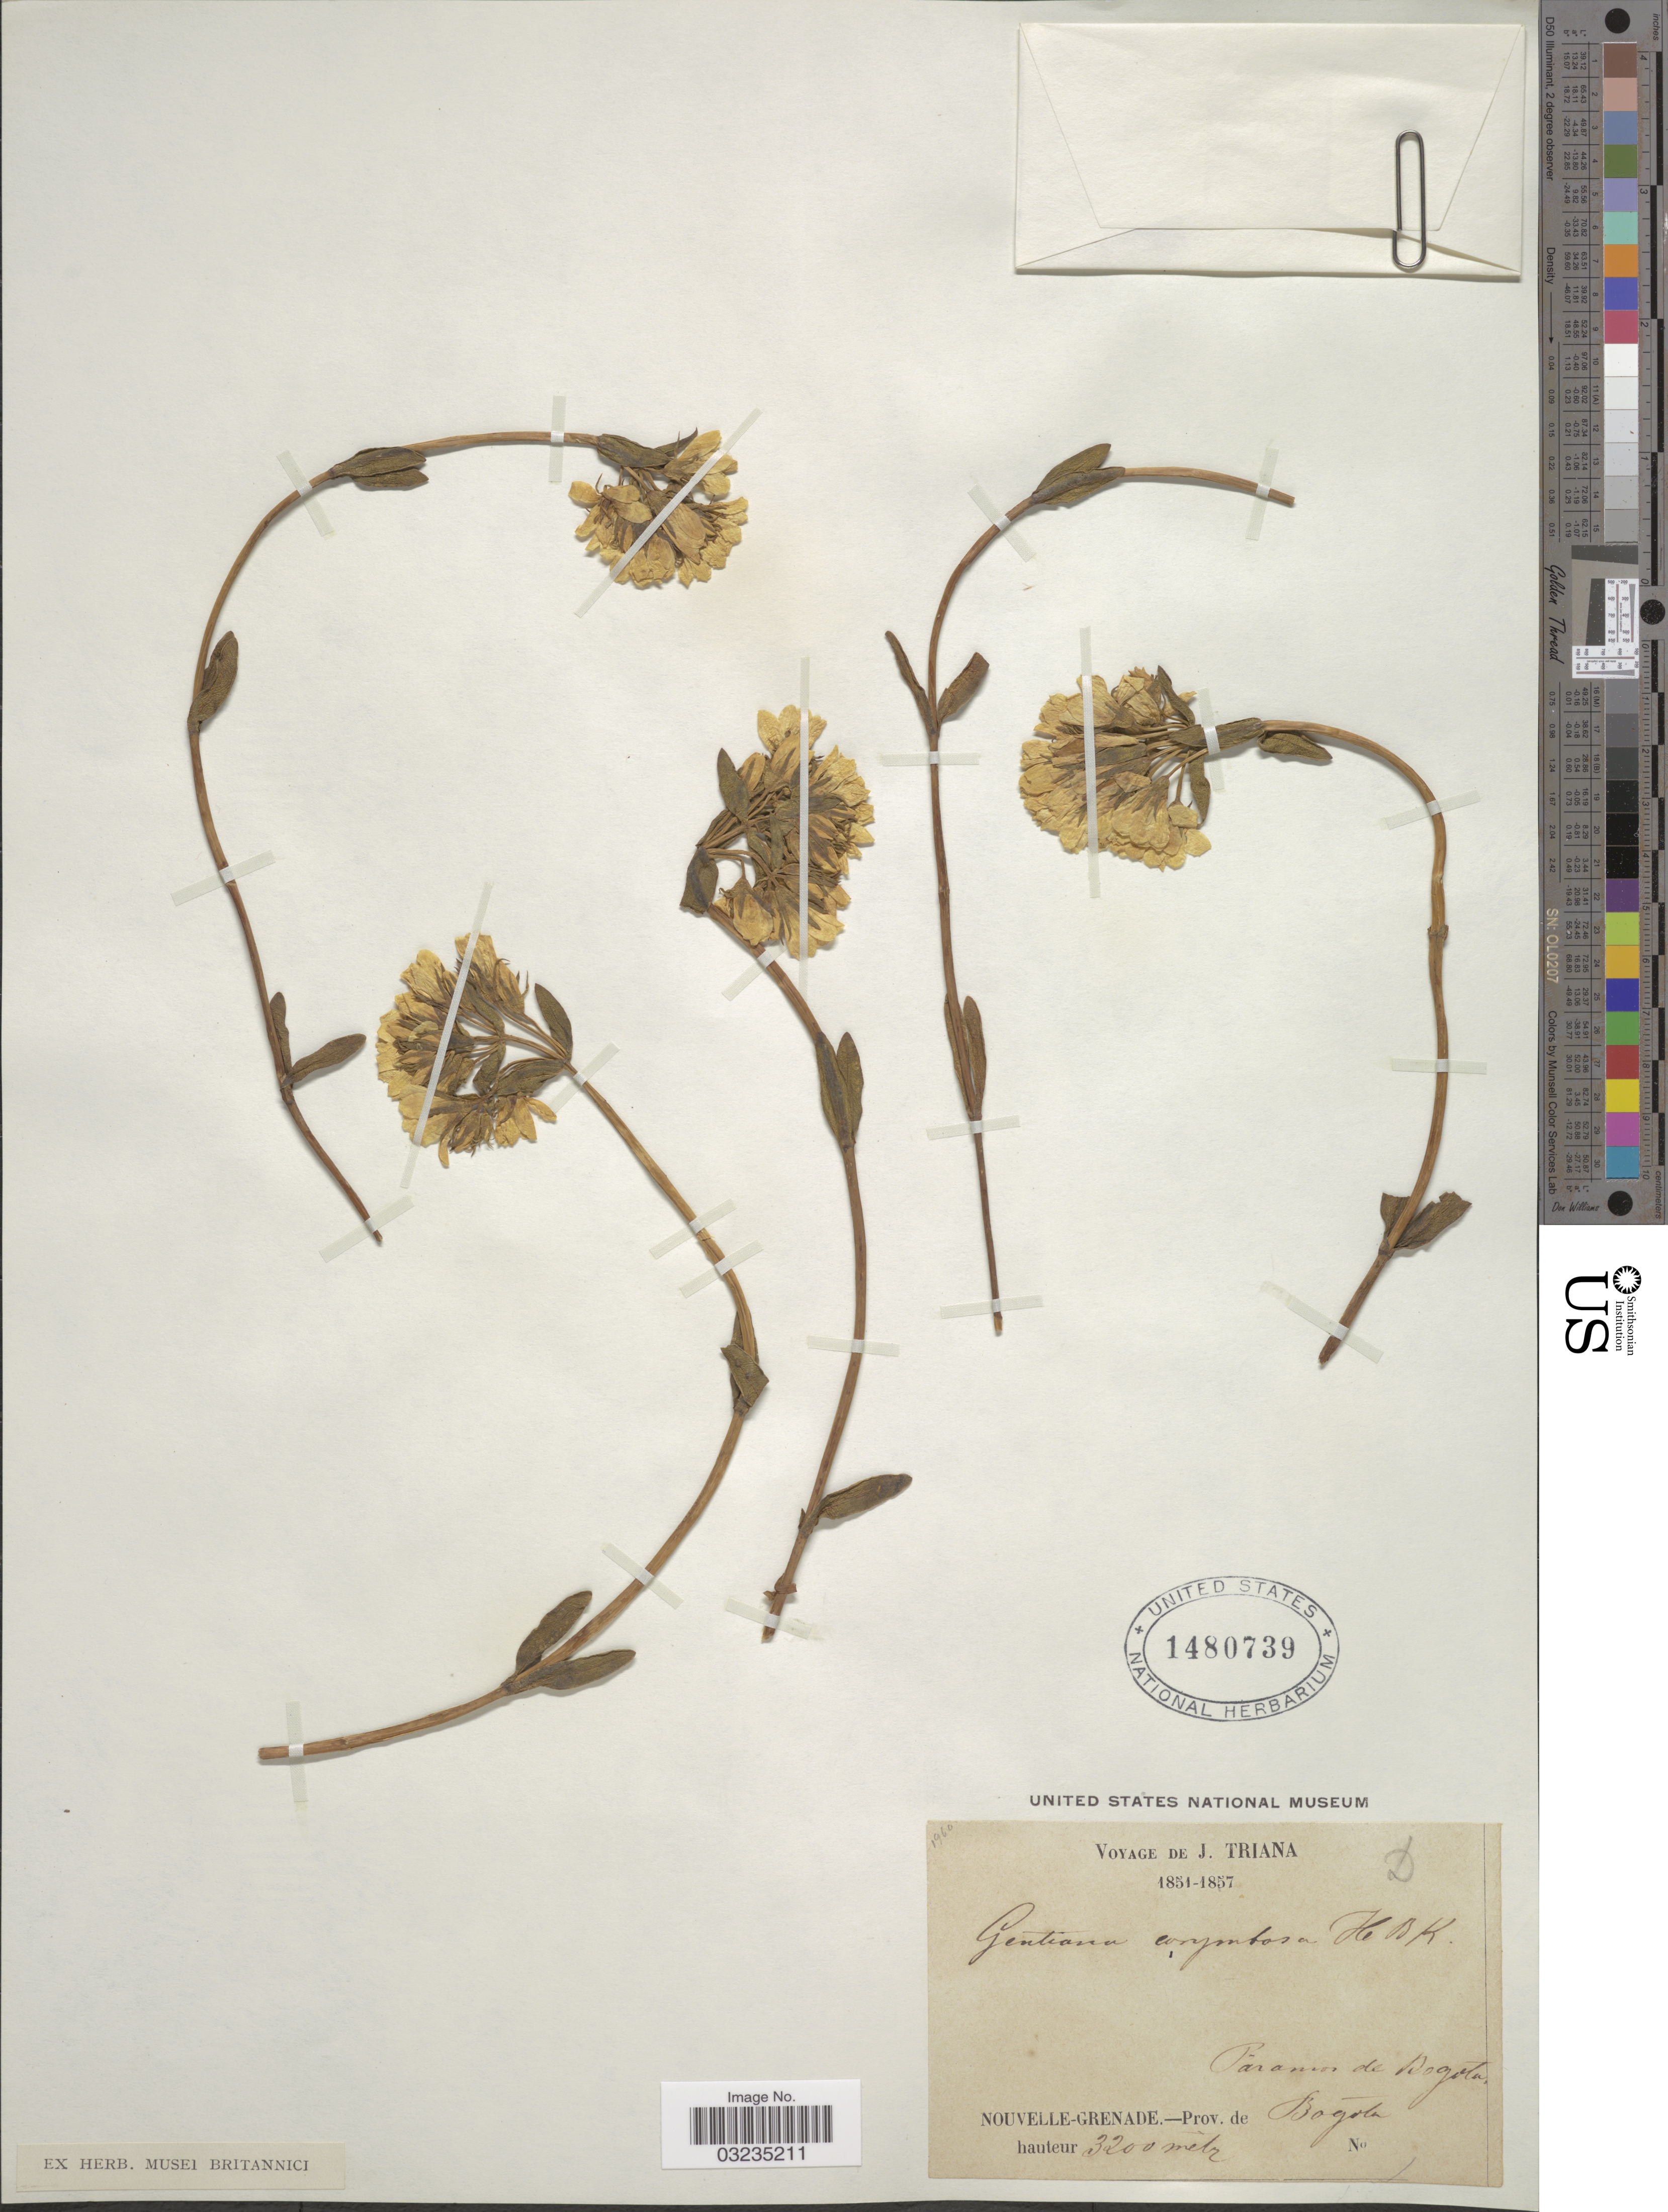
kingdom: Plantae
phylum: Tracheophyta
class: Magnoliopsida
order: Gentianales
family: Gentianaceae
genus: Gentiana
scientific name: Gentiana corymbosa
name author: Humb. et al.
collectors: J. Triana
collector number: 1960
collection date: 1851/1857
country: Colombia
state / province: Bogota D.C.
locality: Páramo de Bogota. Nouvelle-Grenade.-Prov. de Bogota.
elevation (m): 3200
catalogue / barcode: US 1480739